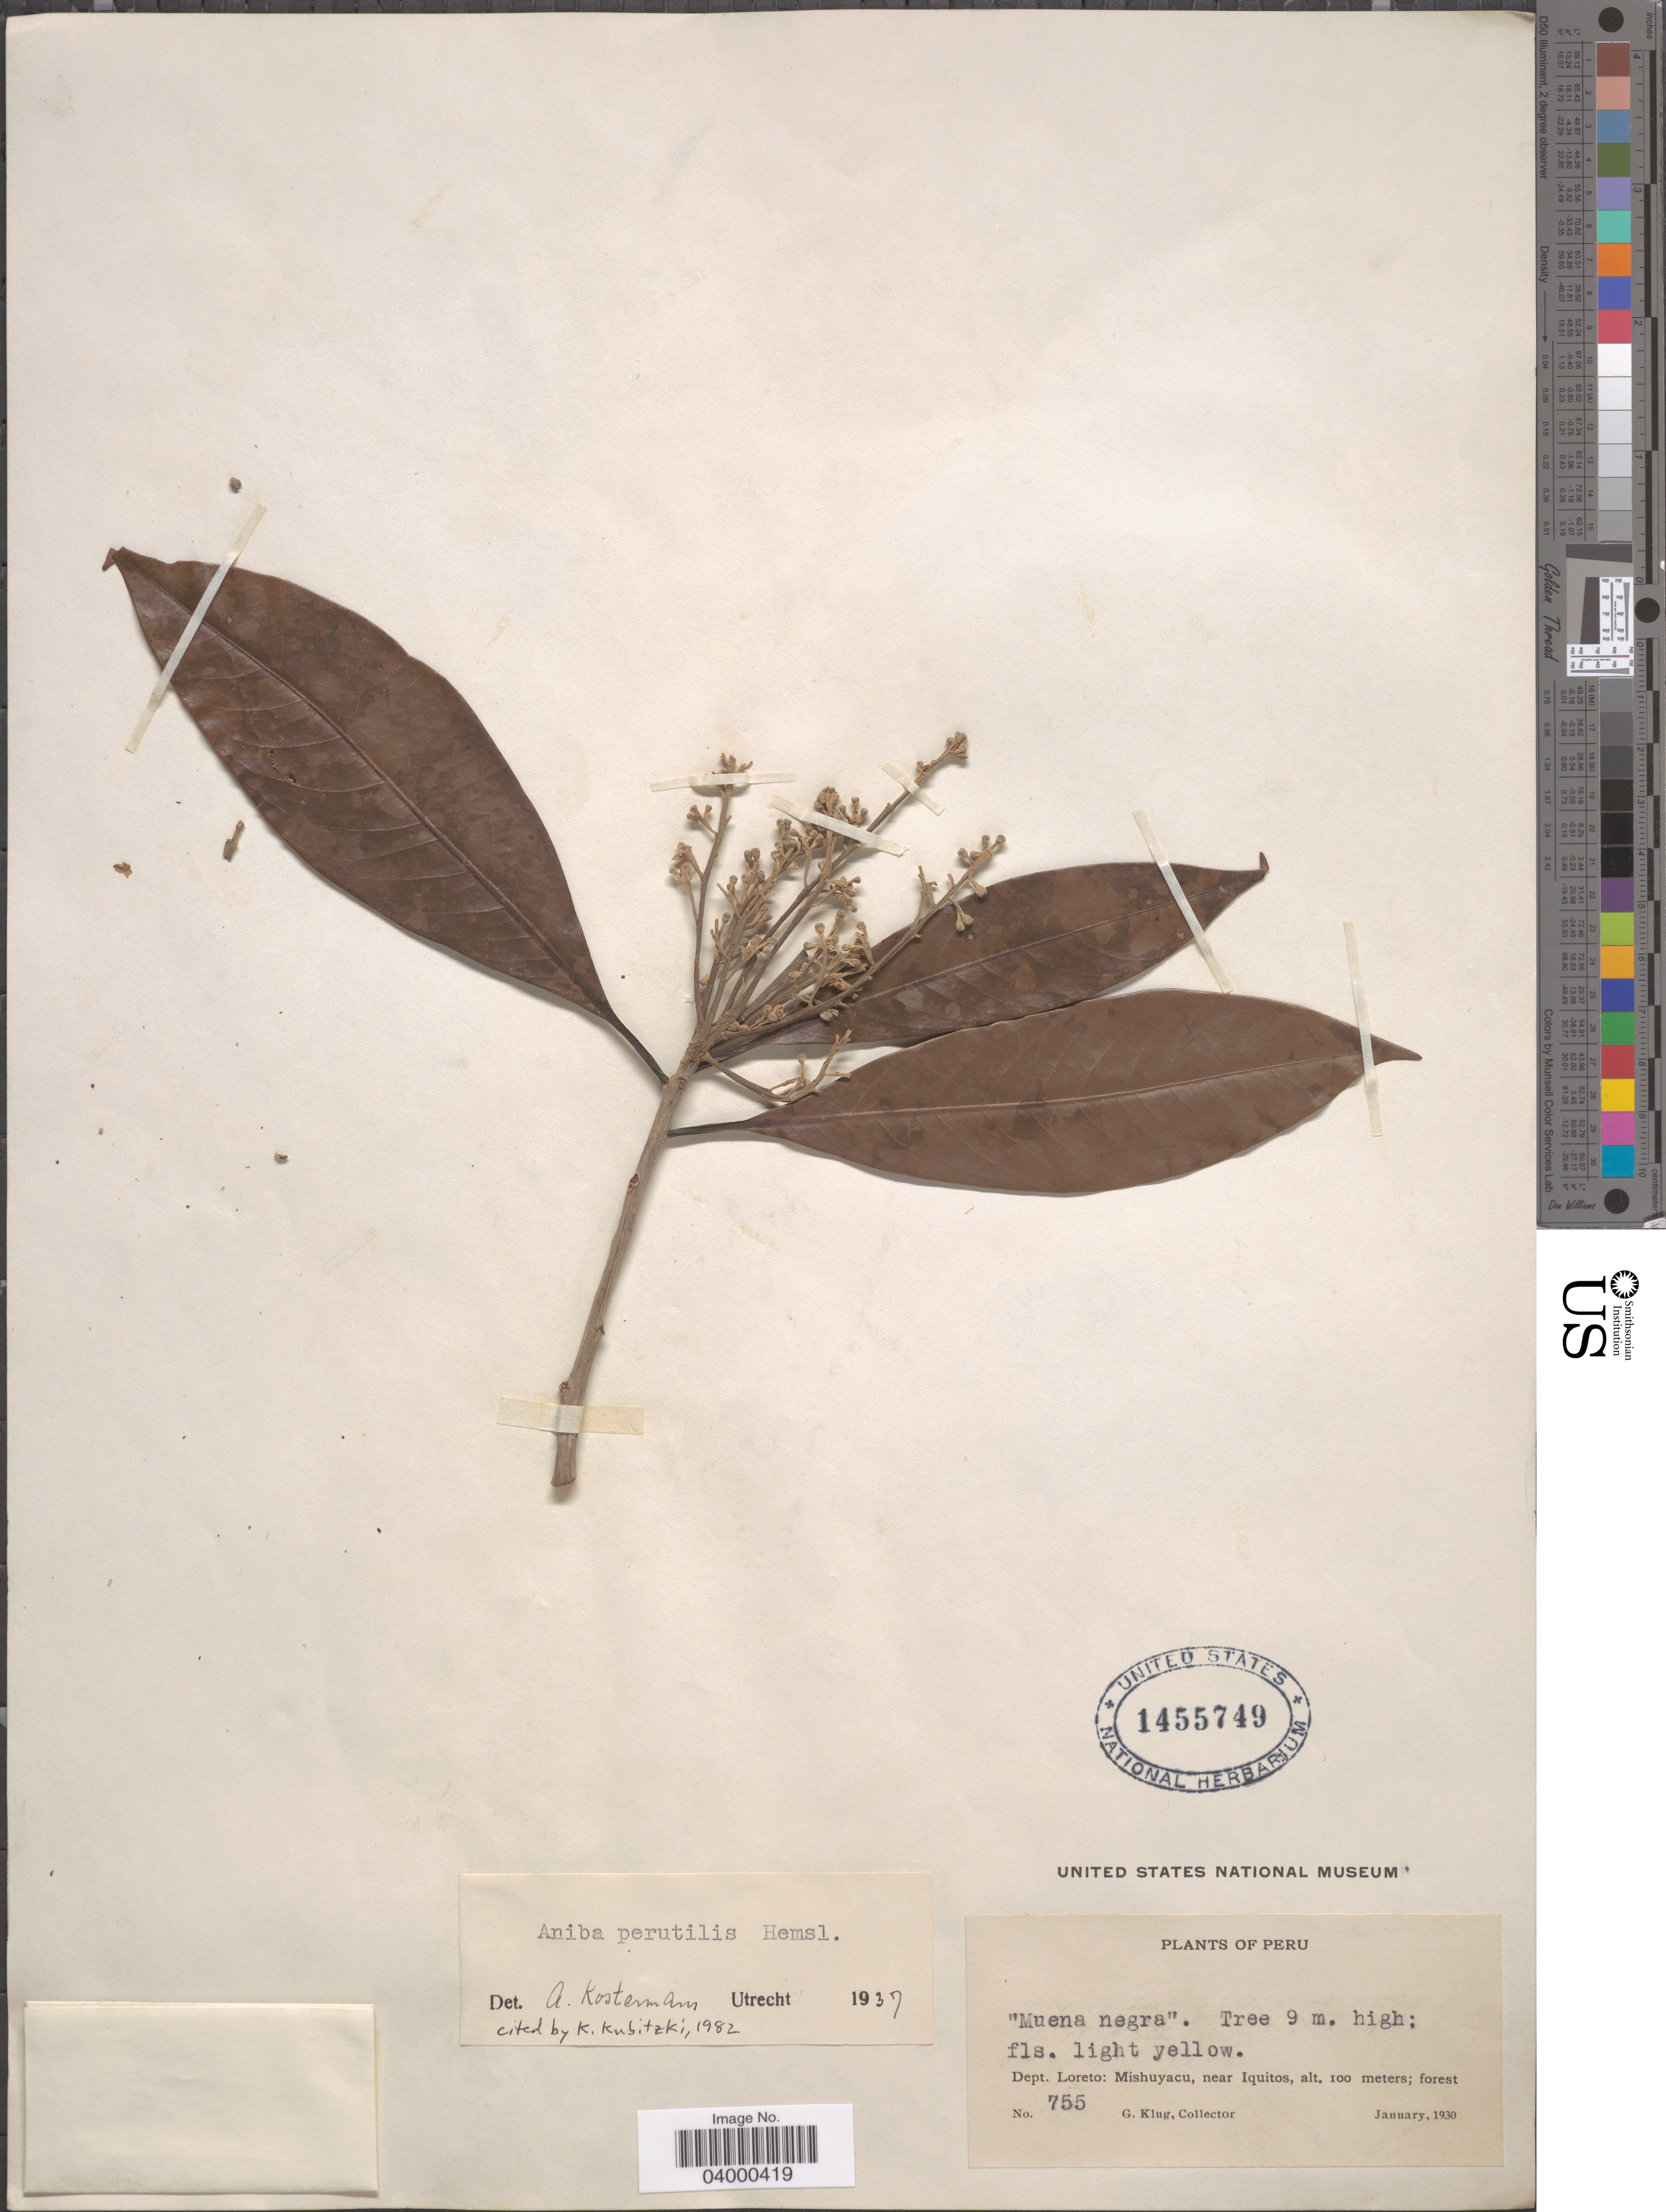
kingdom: Plantae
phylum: Tracheophyta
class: Magnoliopsida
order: Laurales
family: Lauraceae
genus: Aniba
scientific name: Aniba perutilis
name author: Hemsl.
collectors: G. Klug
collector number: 755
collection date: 1930-01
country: Peru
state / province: Loreto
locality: Dept. Loreto: Mishuyacu, near Iquitos.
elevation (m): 100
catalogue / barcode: US 1455749